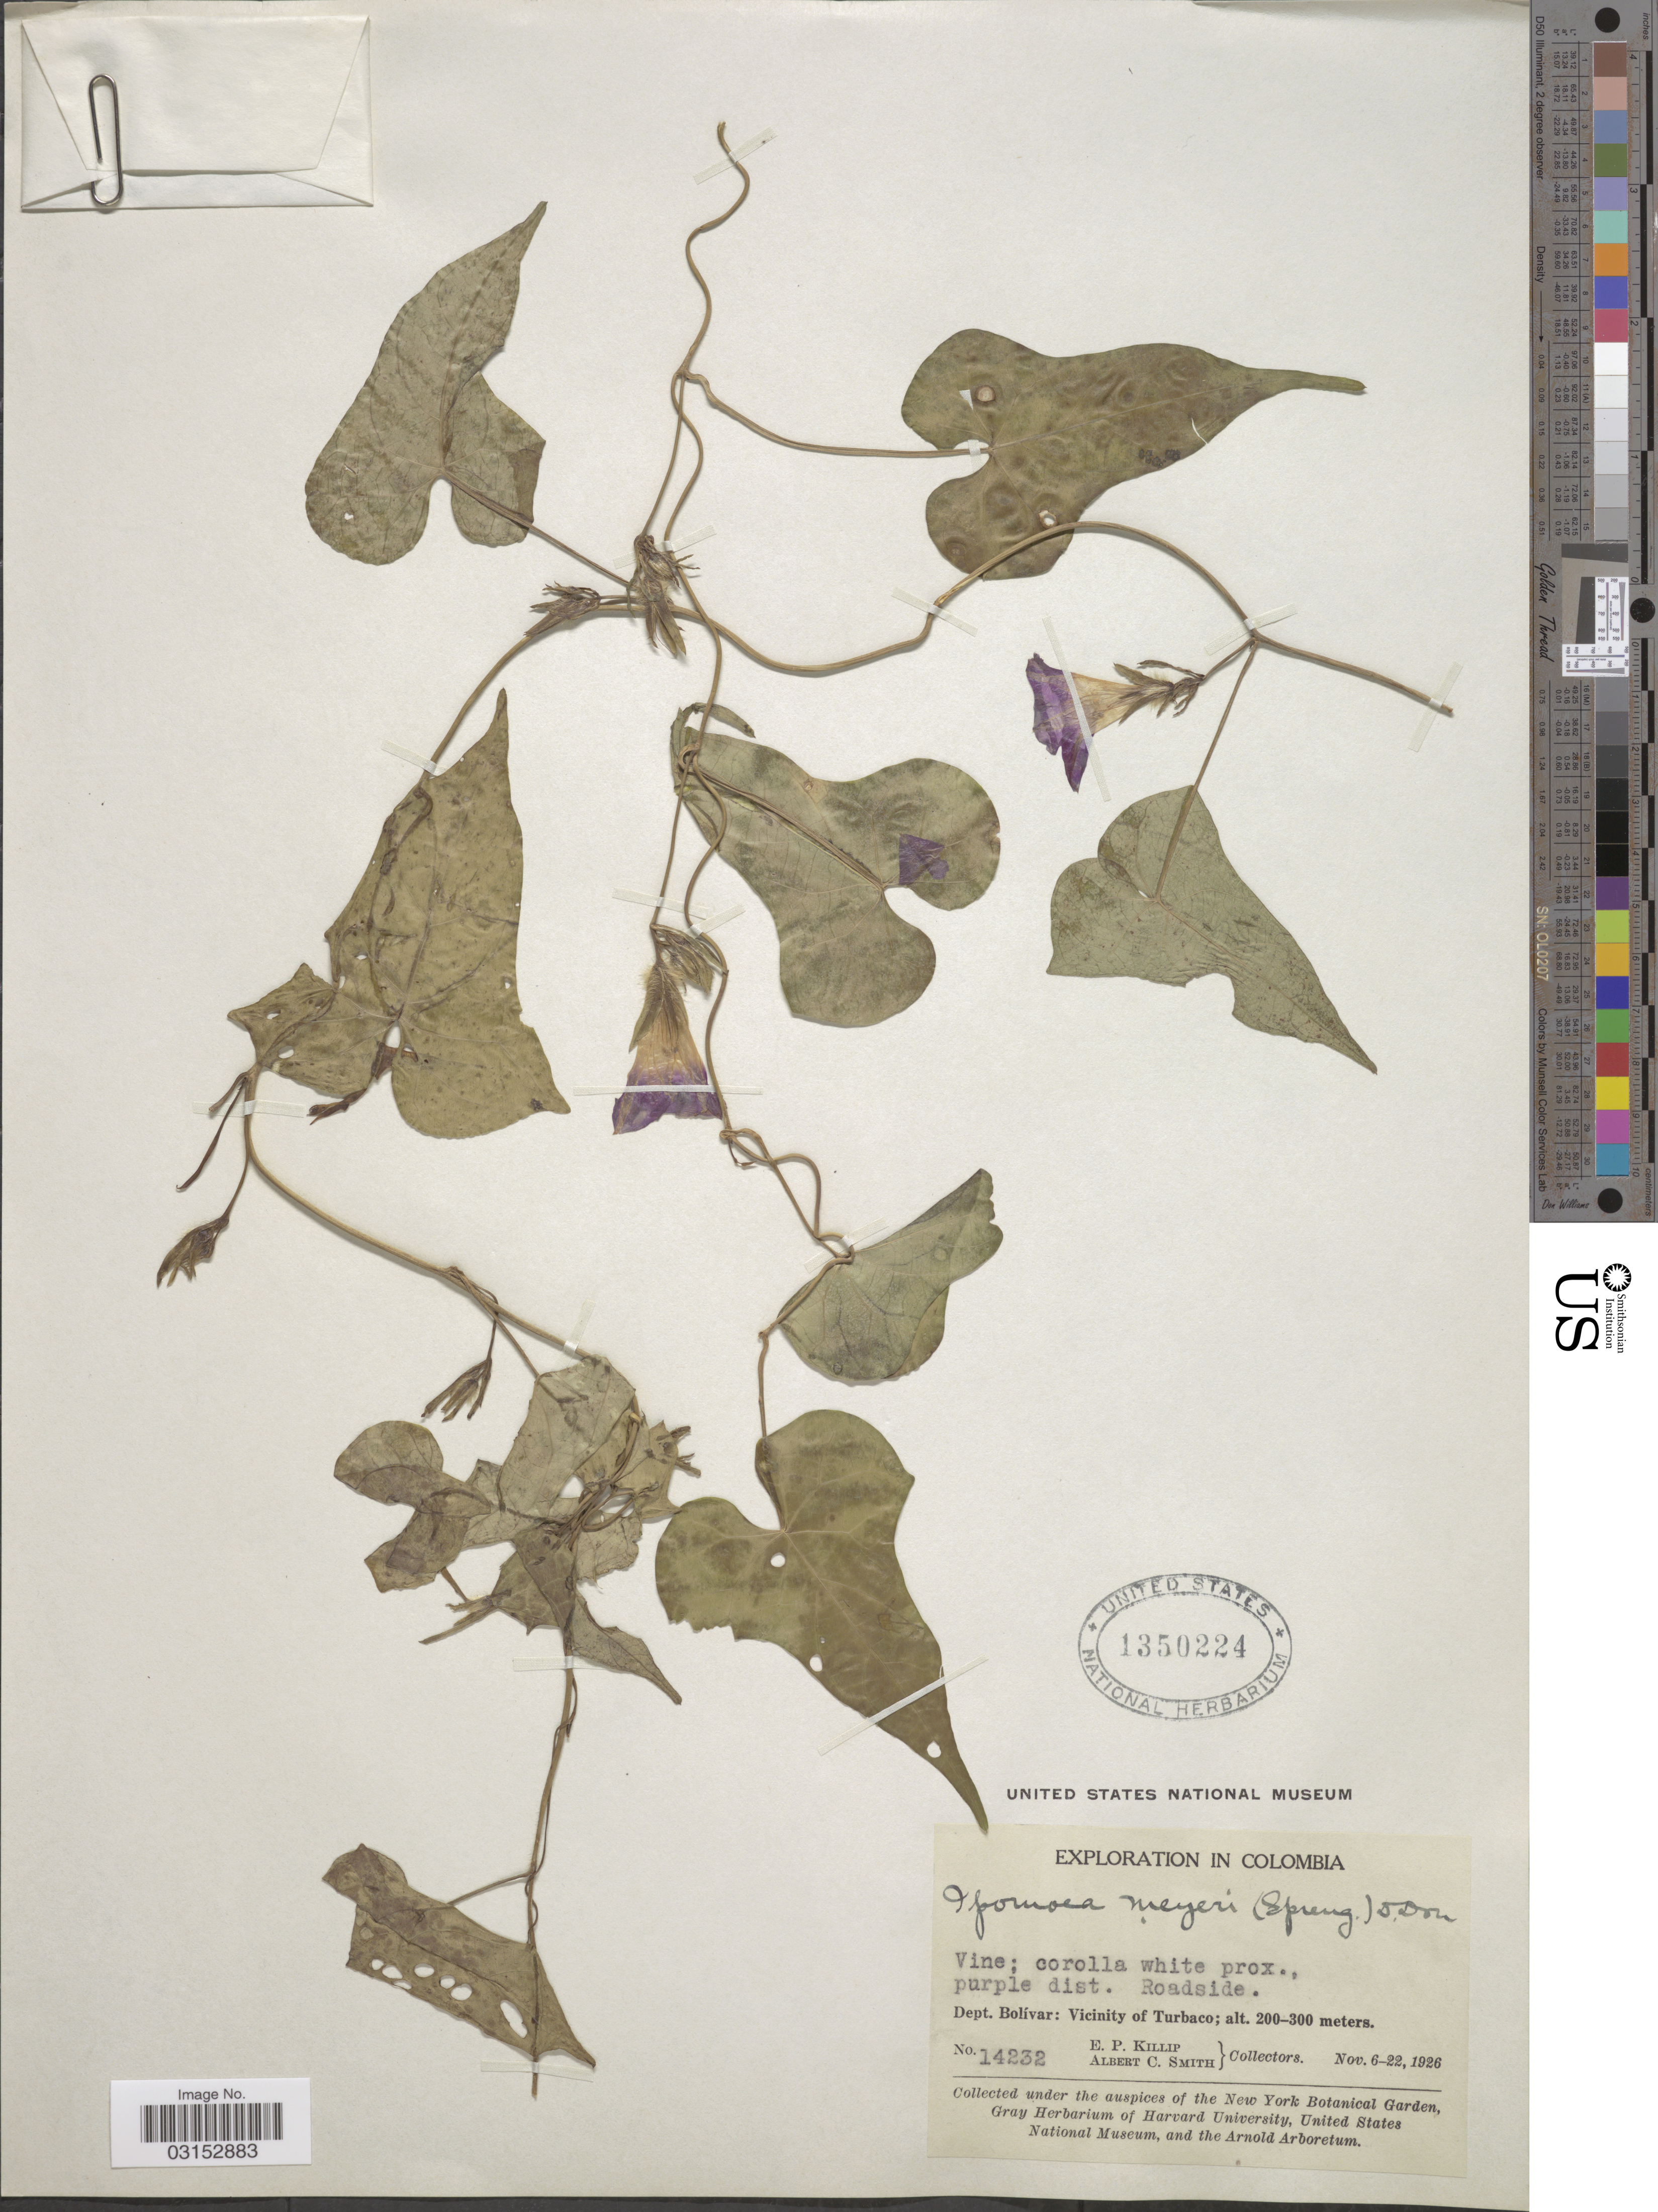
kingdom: Plantae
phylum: Tracheophyta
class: Magnoliopsida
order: Solanales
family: Convolvulaceae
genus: Ipomoea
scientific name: Ipomoea meyeri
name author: (Spreng.) G. Don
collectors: E. P. Killip & A. C. Smith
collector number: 14232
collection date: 1926-11-06/1926-11-22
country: Colombia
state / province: Bolívar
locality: Dept. Bolívar: Vicinity of Turbaco.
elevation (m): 200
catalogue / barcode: US 1350224